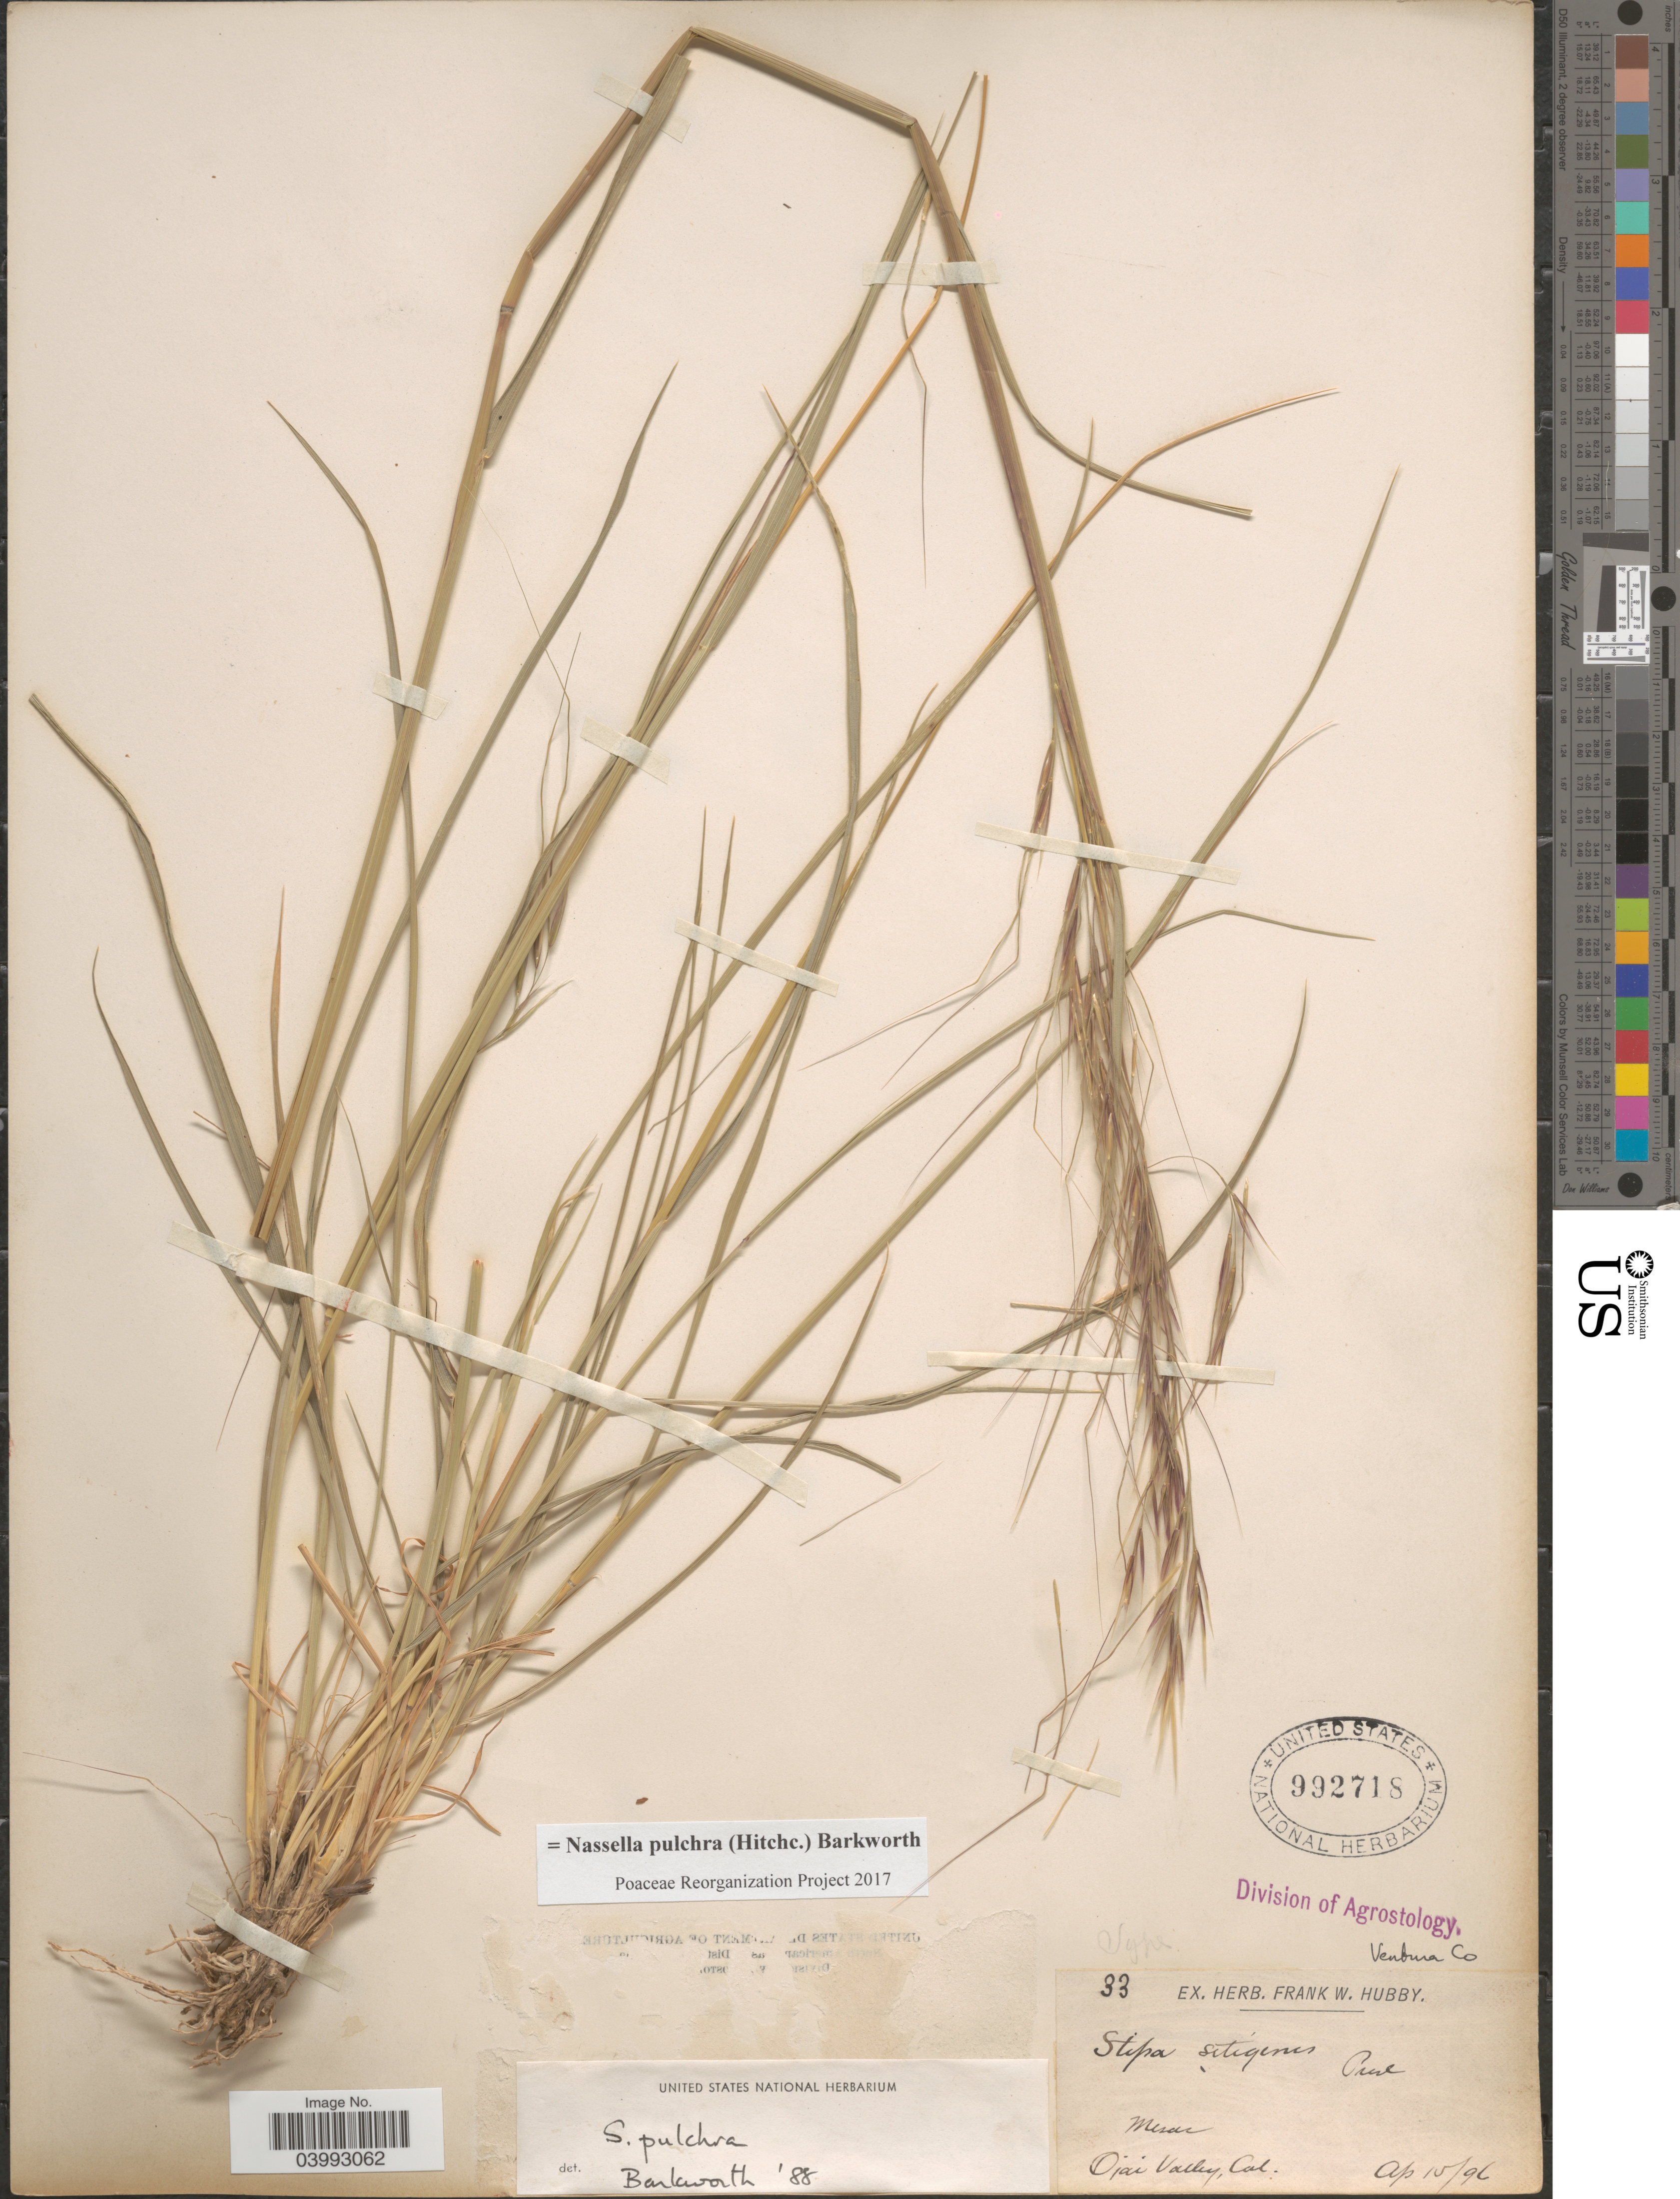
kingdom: Plantae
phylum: Tracheophyta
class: Liliopsida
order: Poales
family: Poaceae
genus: Nassella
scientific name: Nassella pulchra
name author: (Hitchc.) Barkworth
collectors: Ex herb. Frank W. Hubby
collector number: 33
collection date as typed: Transcribed d/m/y: 15/4/96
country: United States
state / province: California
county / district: Ventura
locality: Ventura Co. Mesas. Ojai Valley.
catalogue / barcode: US 992718